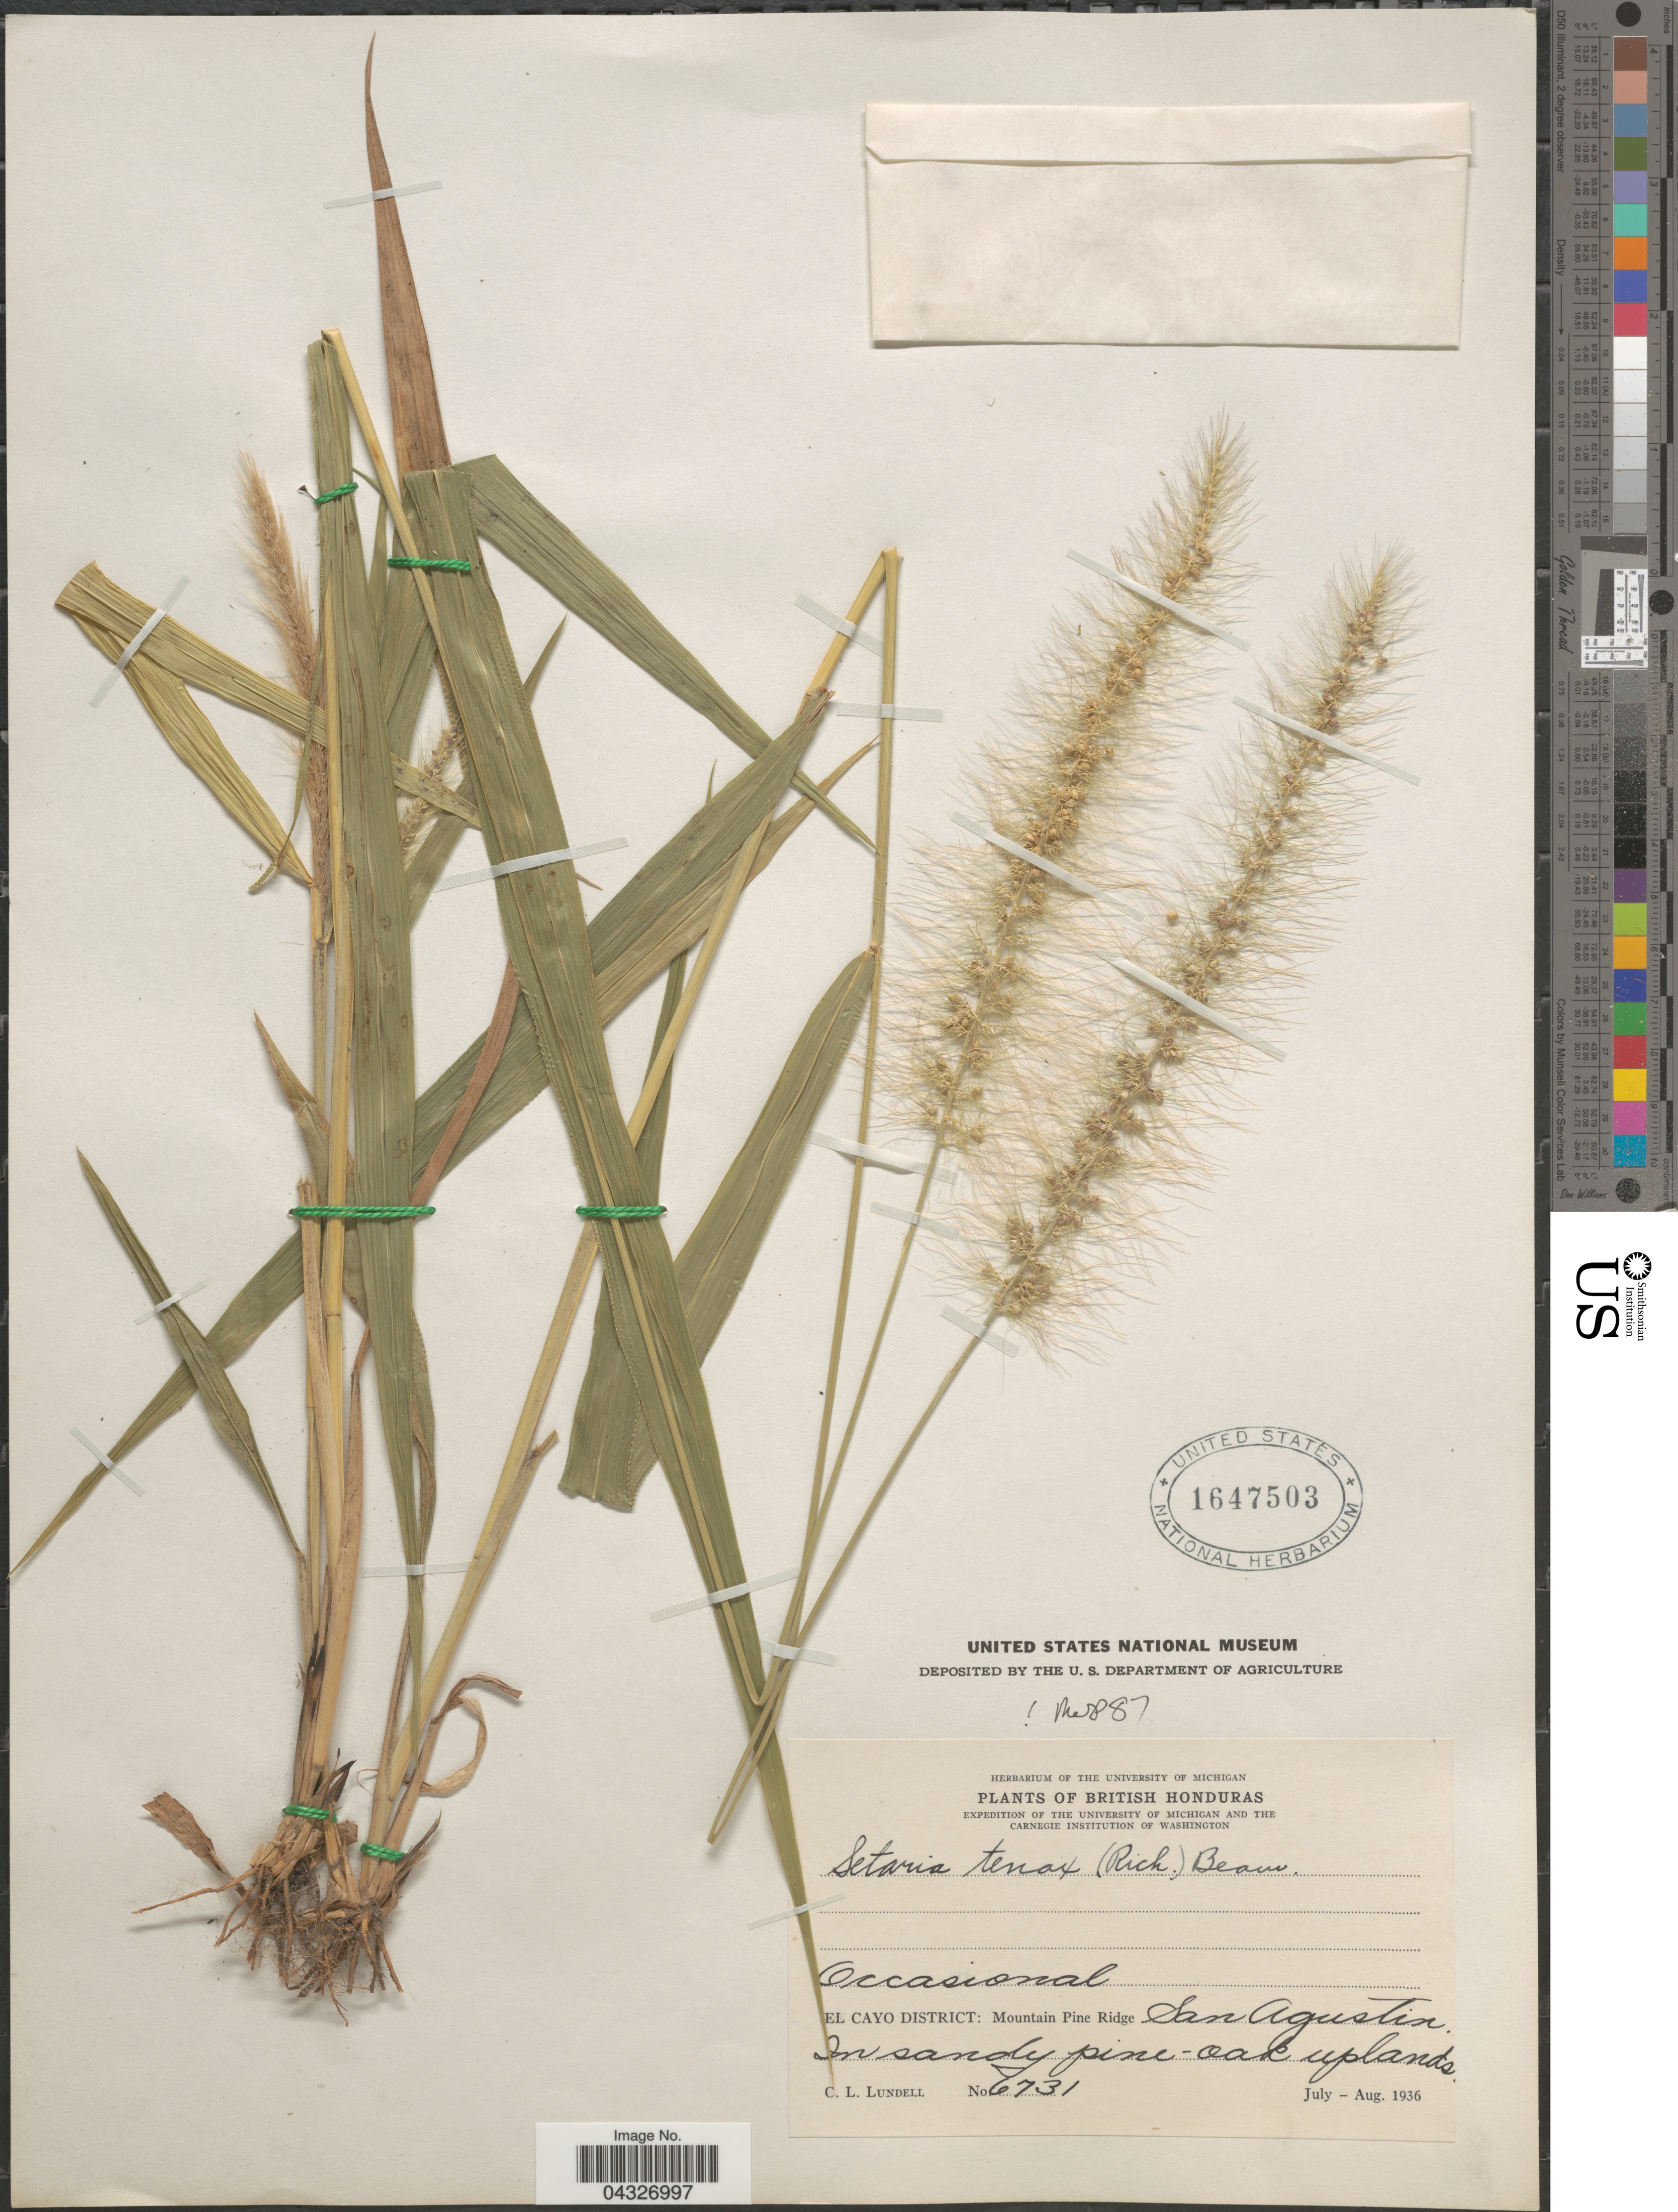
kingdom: Plantae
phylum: Tracheophyta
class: Liliopsida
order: Poales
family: Poaceae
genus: Setaria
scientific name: Setaria tenax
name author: (Rich.) Desv.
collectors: C. L. Lundell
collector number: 6731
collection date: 1936-07/1936-08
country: Belize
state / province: Cayo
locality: British Honduras. Expedition of the University of Michigan and the Carnegie Institution of Washington. El Cayo District: Mountain Pine Ridge. San Agustin.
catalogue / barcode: US 1647503